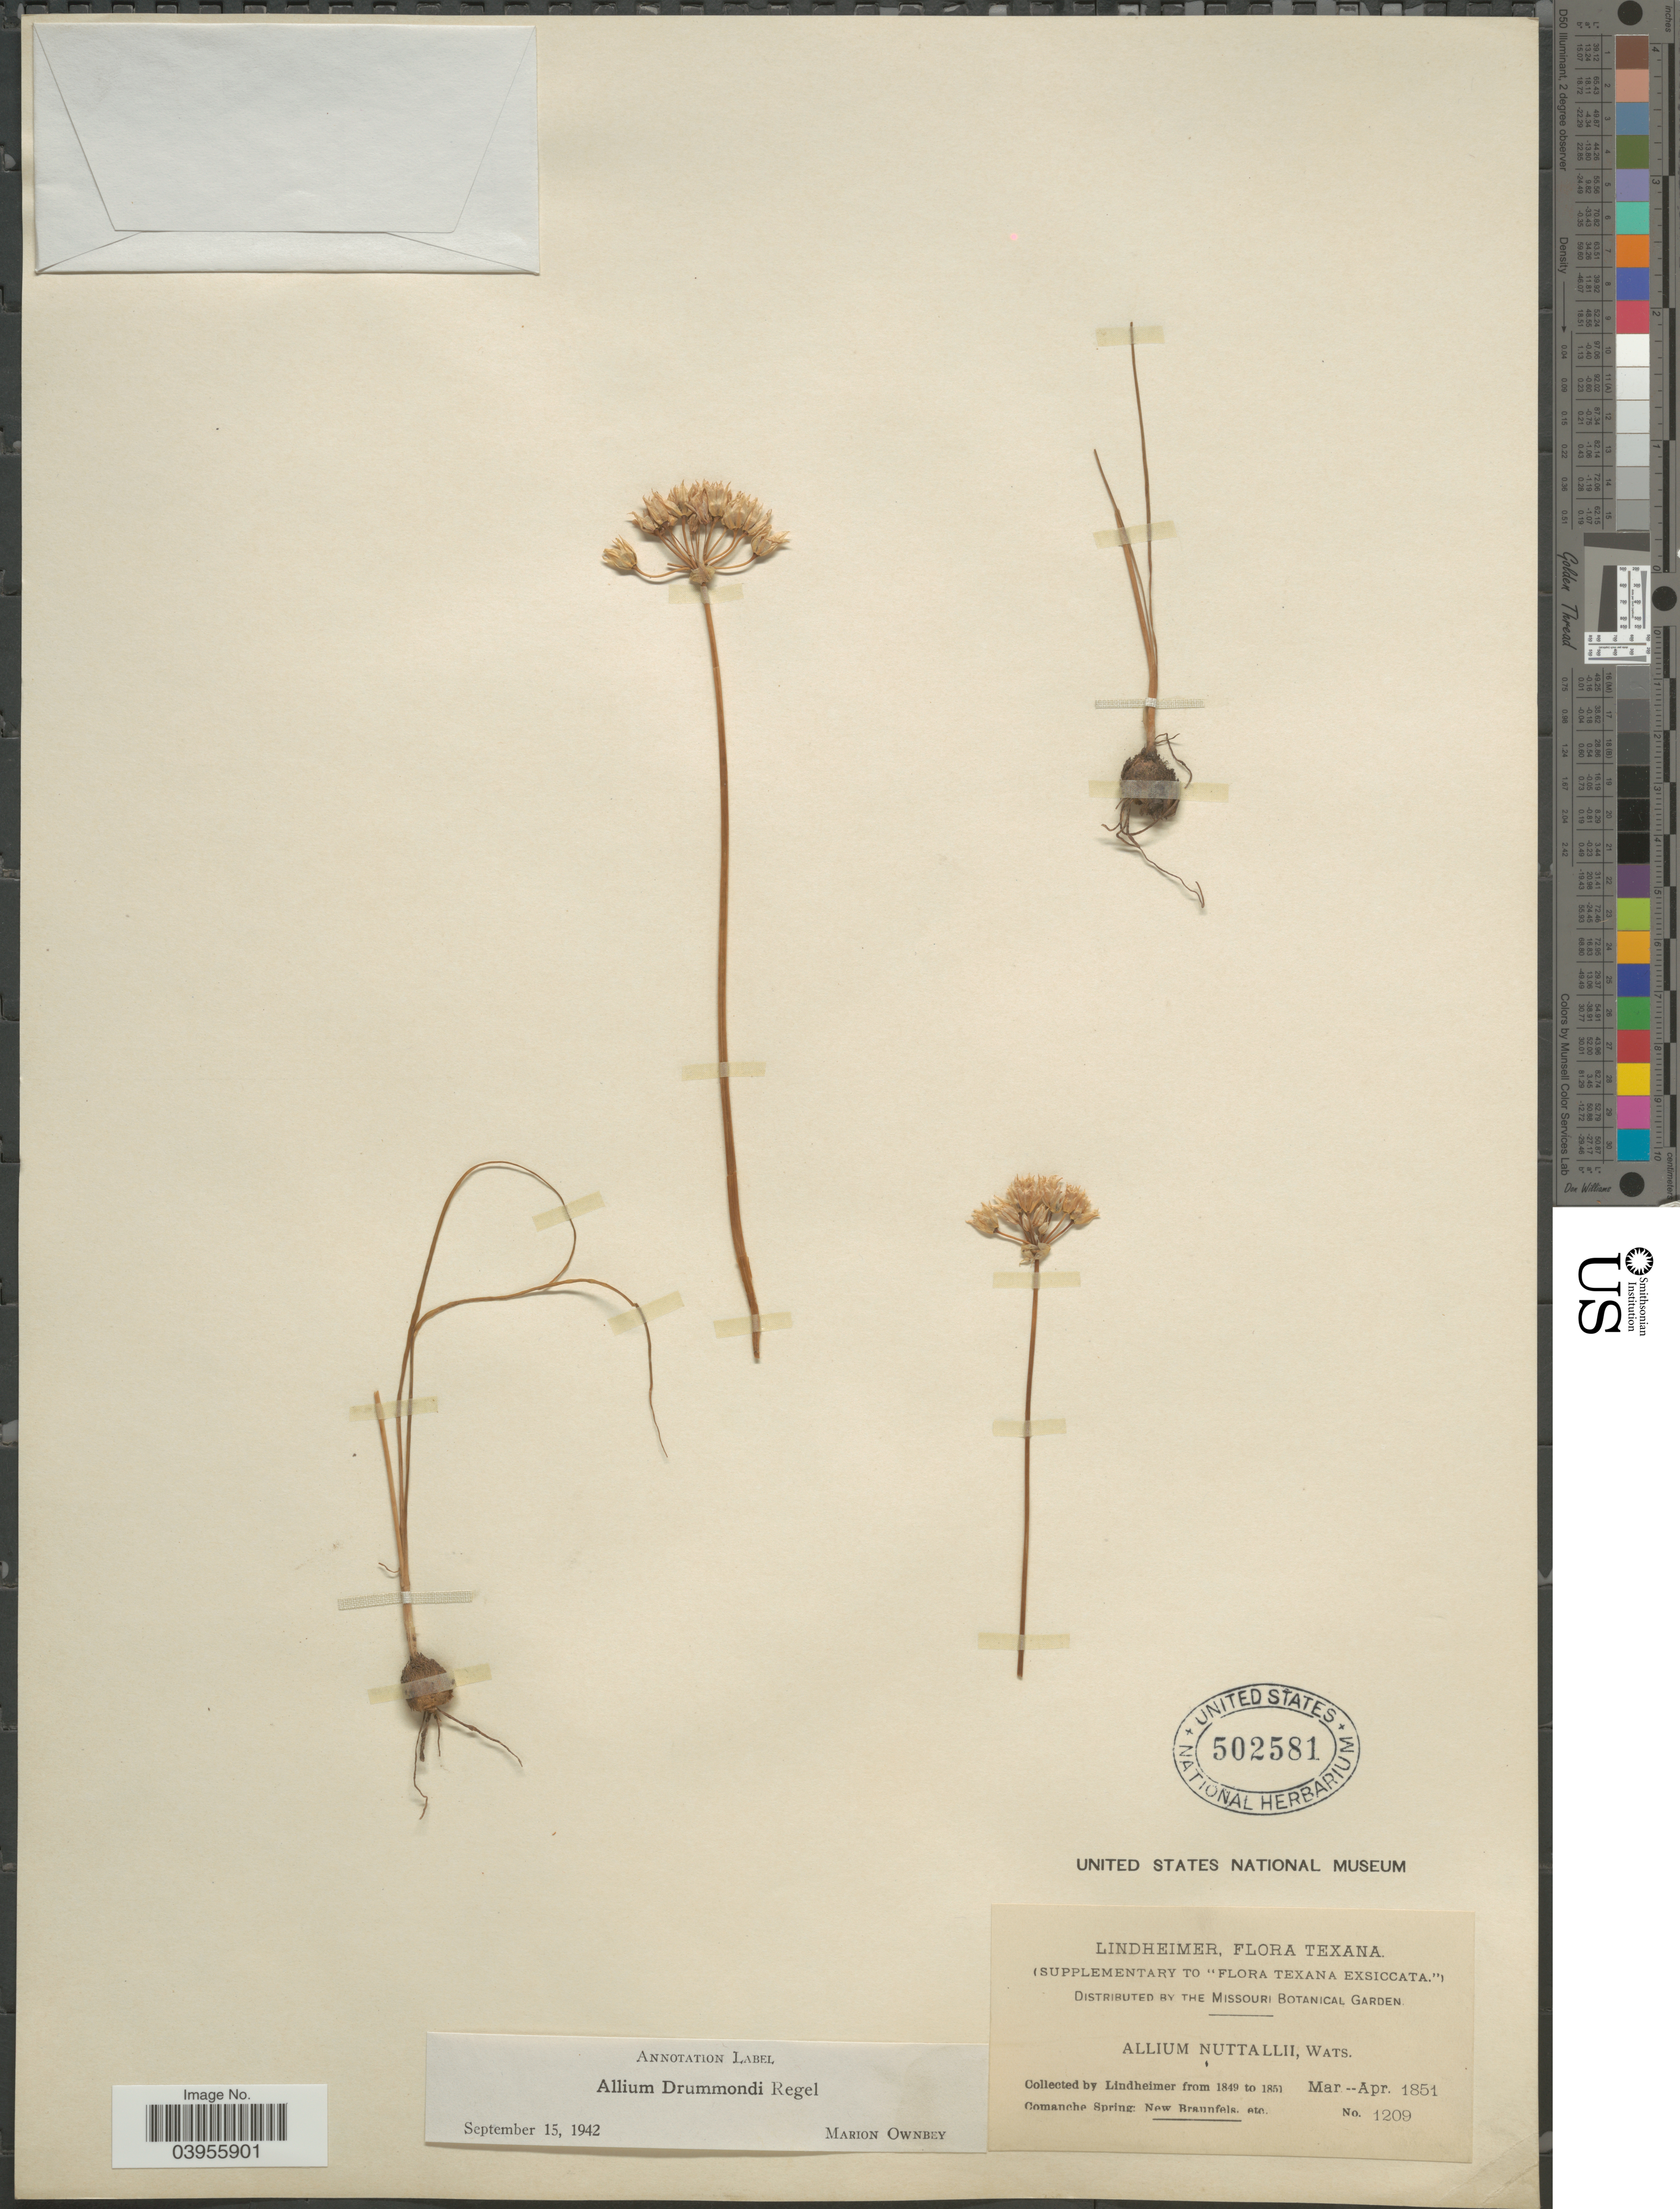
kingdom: Plantae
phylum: Tracheophyta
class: Liliopsida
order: Asparagales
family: Amaryllidaceae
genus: Allium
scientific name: Allium drummondii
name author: Regel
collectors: -. Lindheimer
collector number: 1209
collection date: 1849-03/1851-04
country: United States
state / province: Texas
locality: Comanche Spring: New Braunfels.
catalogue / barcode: US 502581